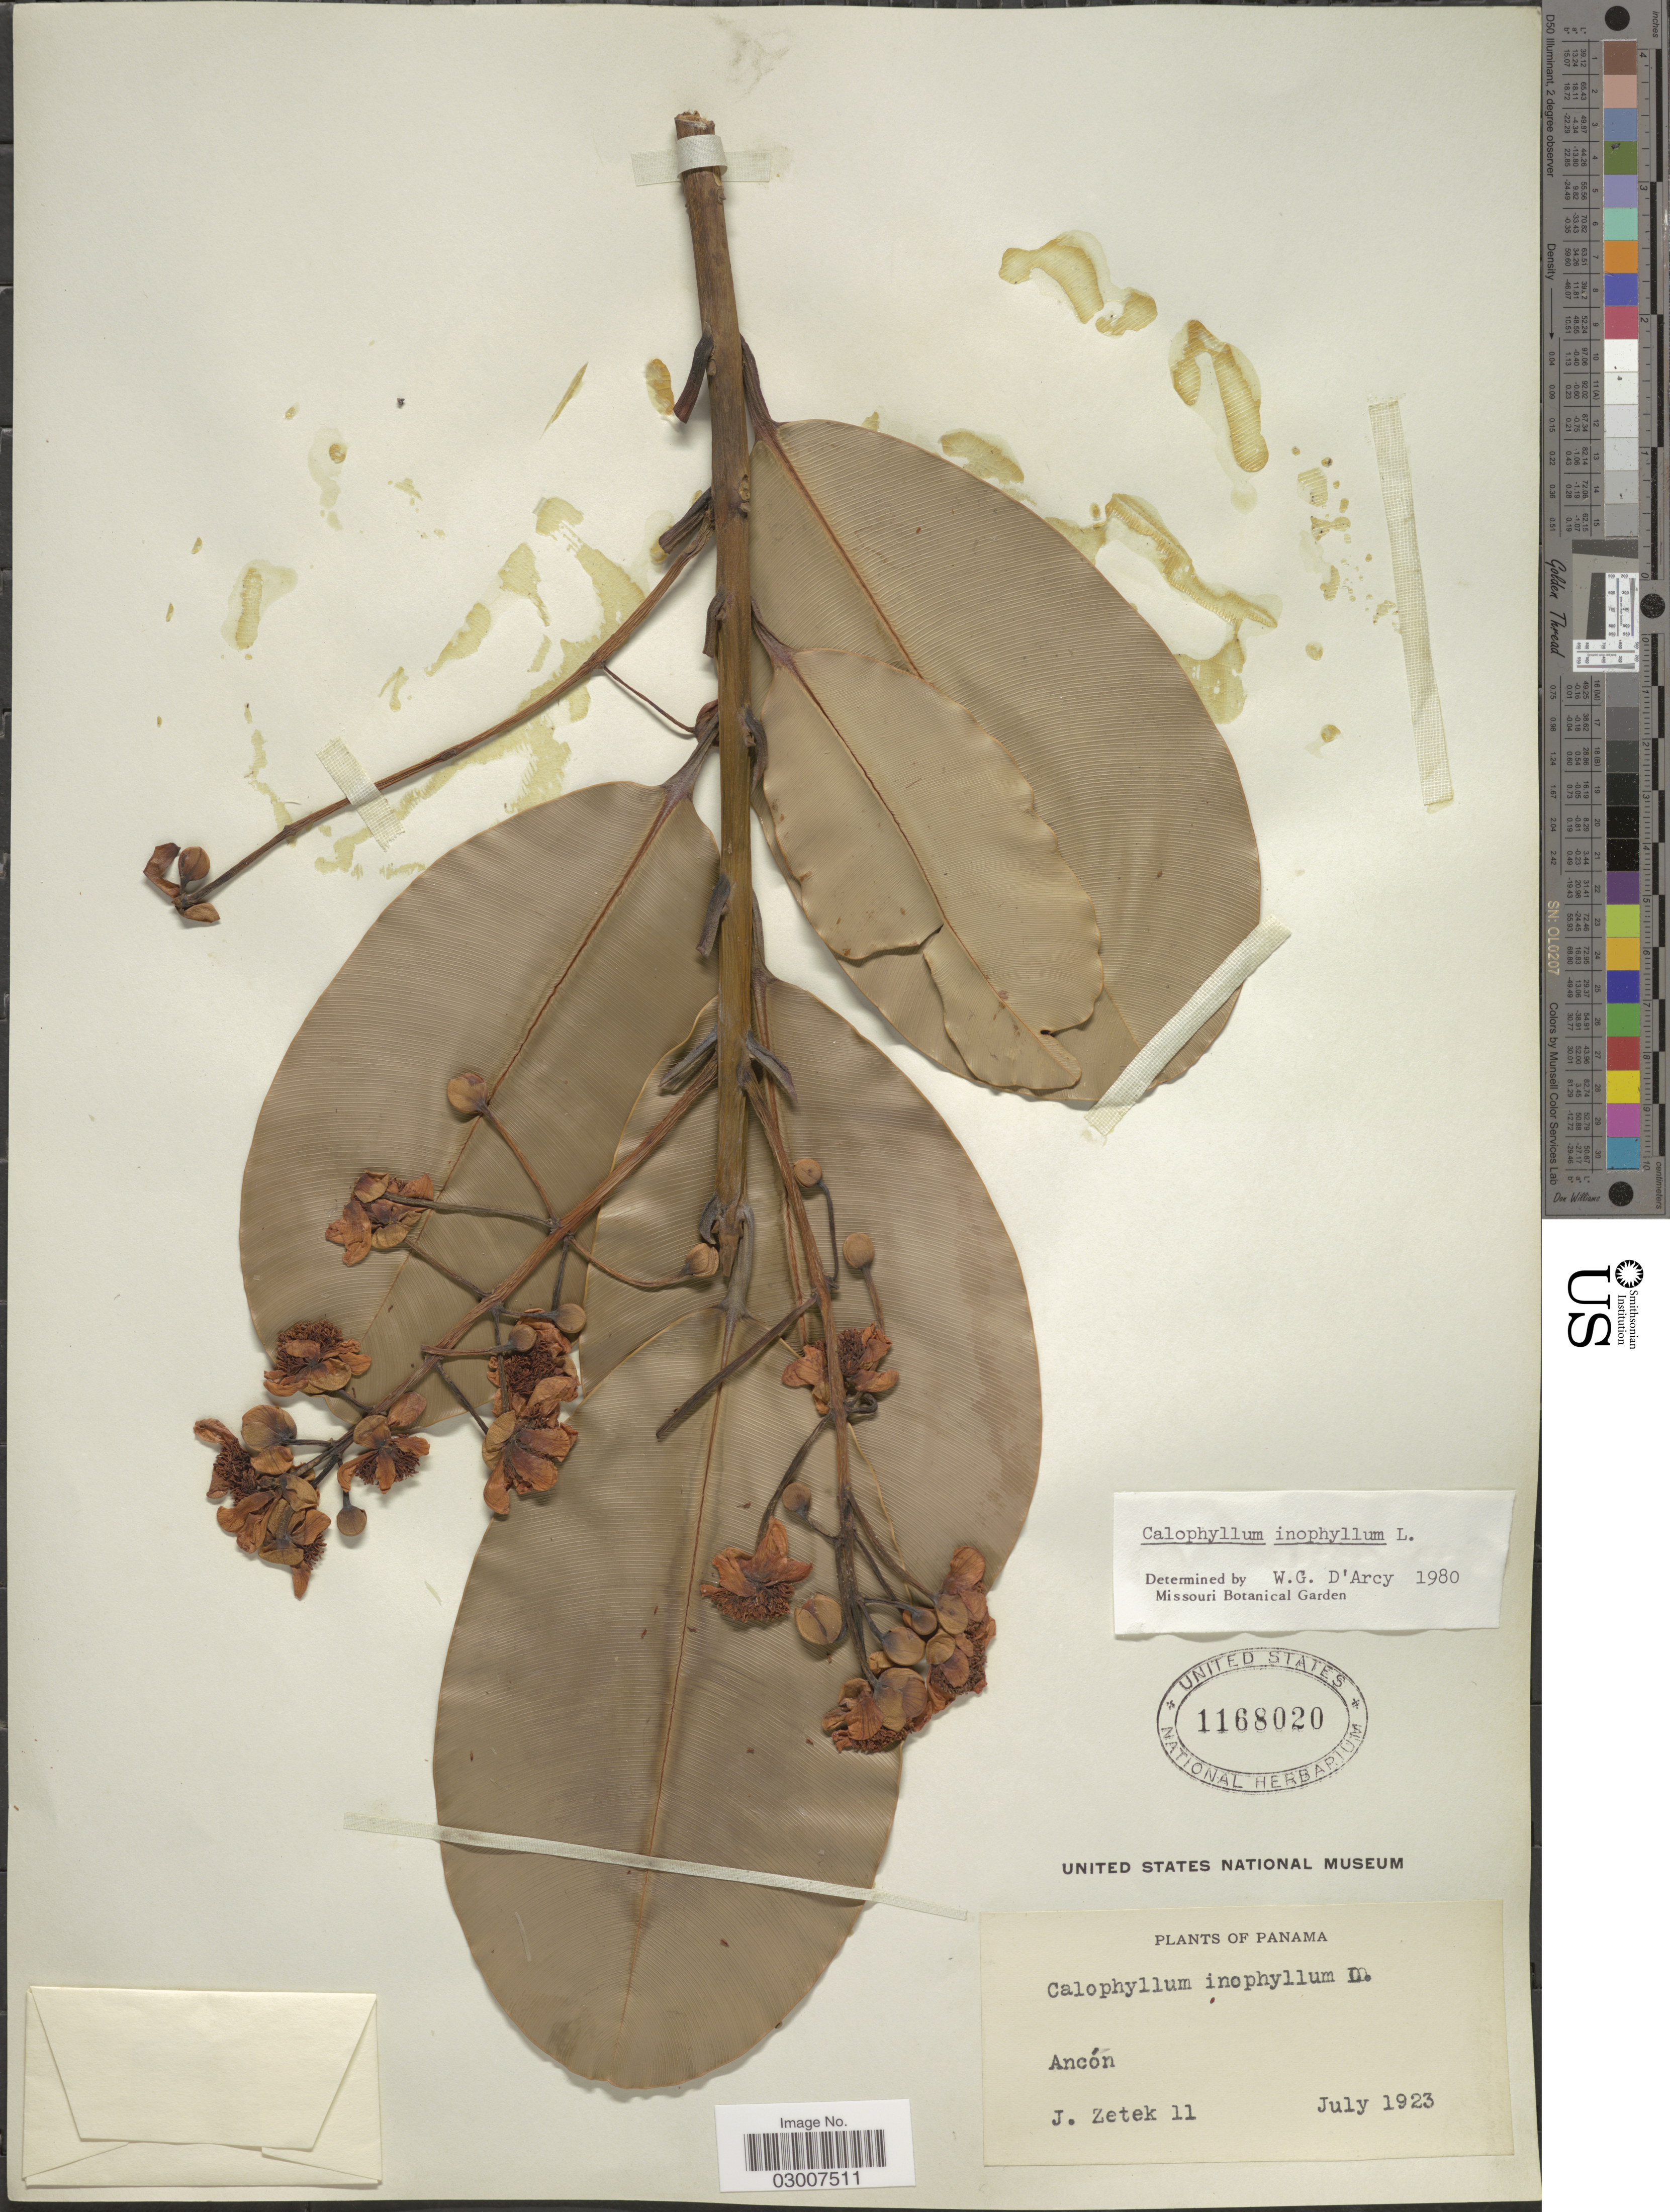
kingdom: Plantae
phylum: Tracheophyta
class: Magnoliopsida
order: Malpighiales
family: Calophyllaceae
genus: Calophyllum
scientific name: Calophyllum inophyllum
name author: L.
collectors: J. Zetek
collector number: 11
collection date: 1923-07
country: Panama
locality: Ancón.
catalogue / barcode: US 1168020